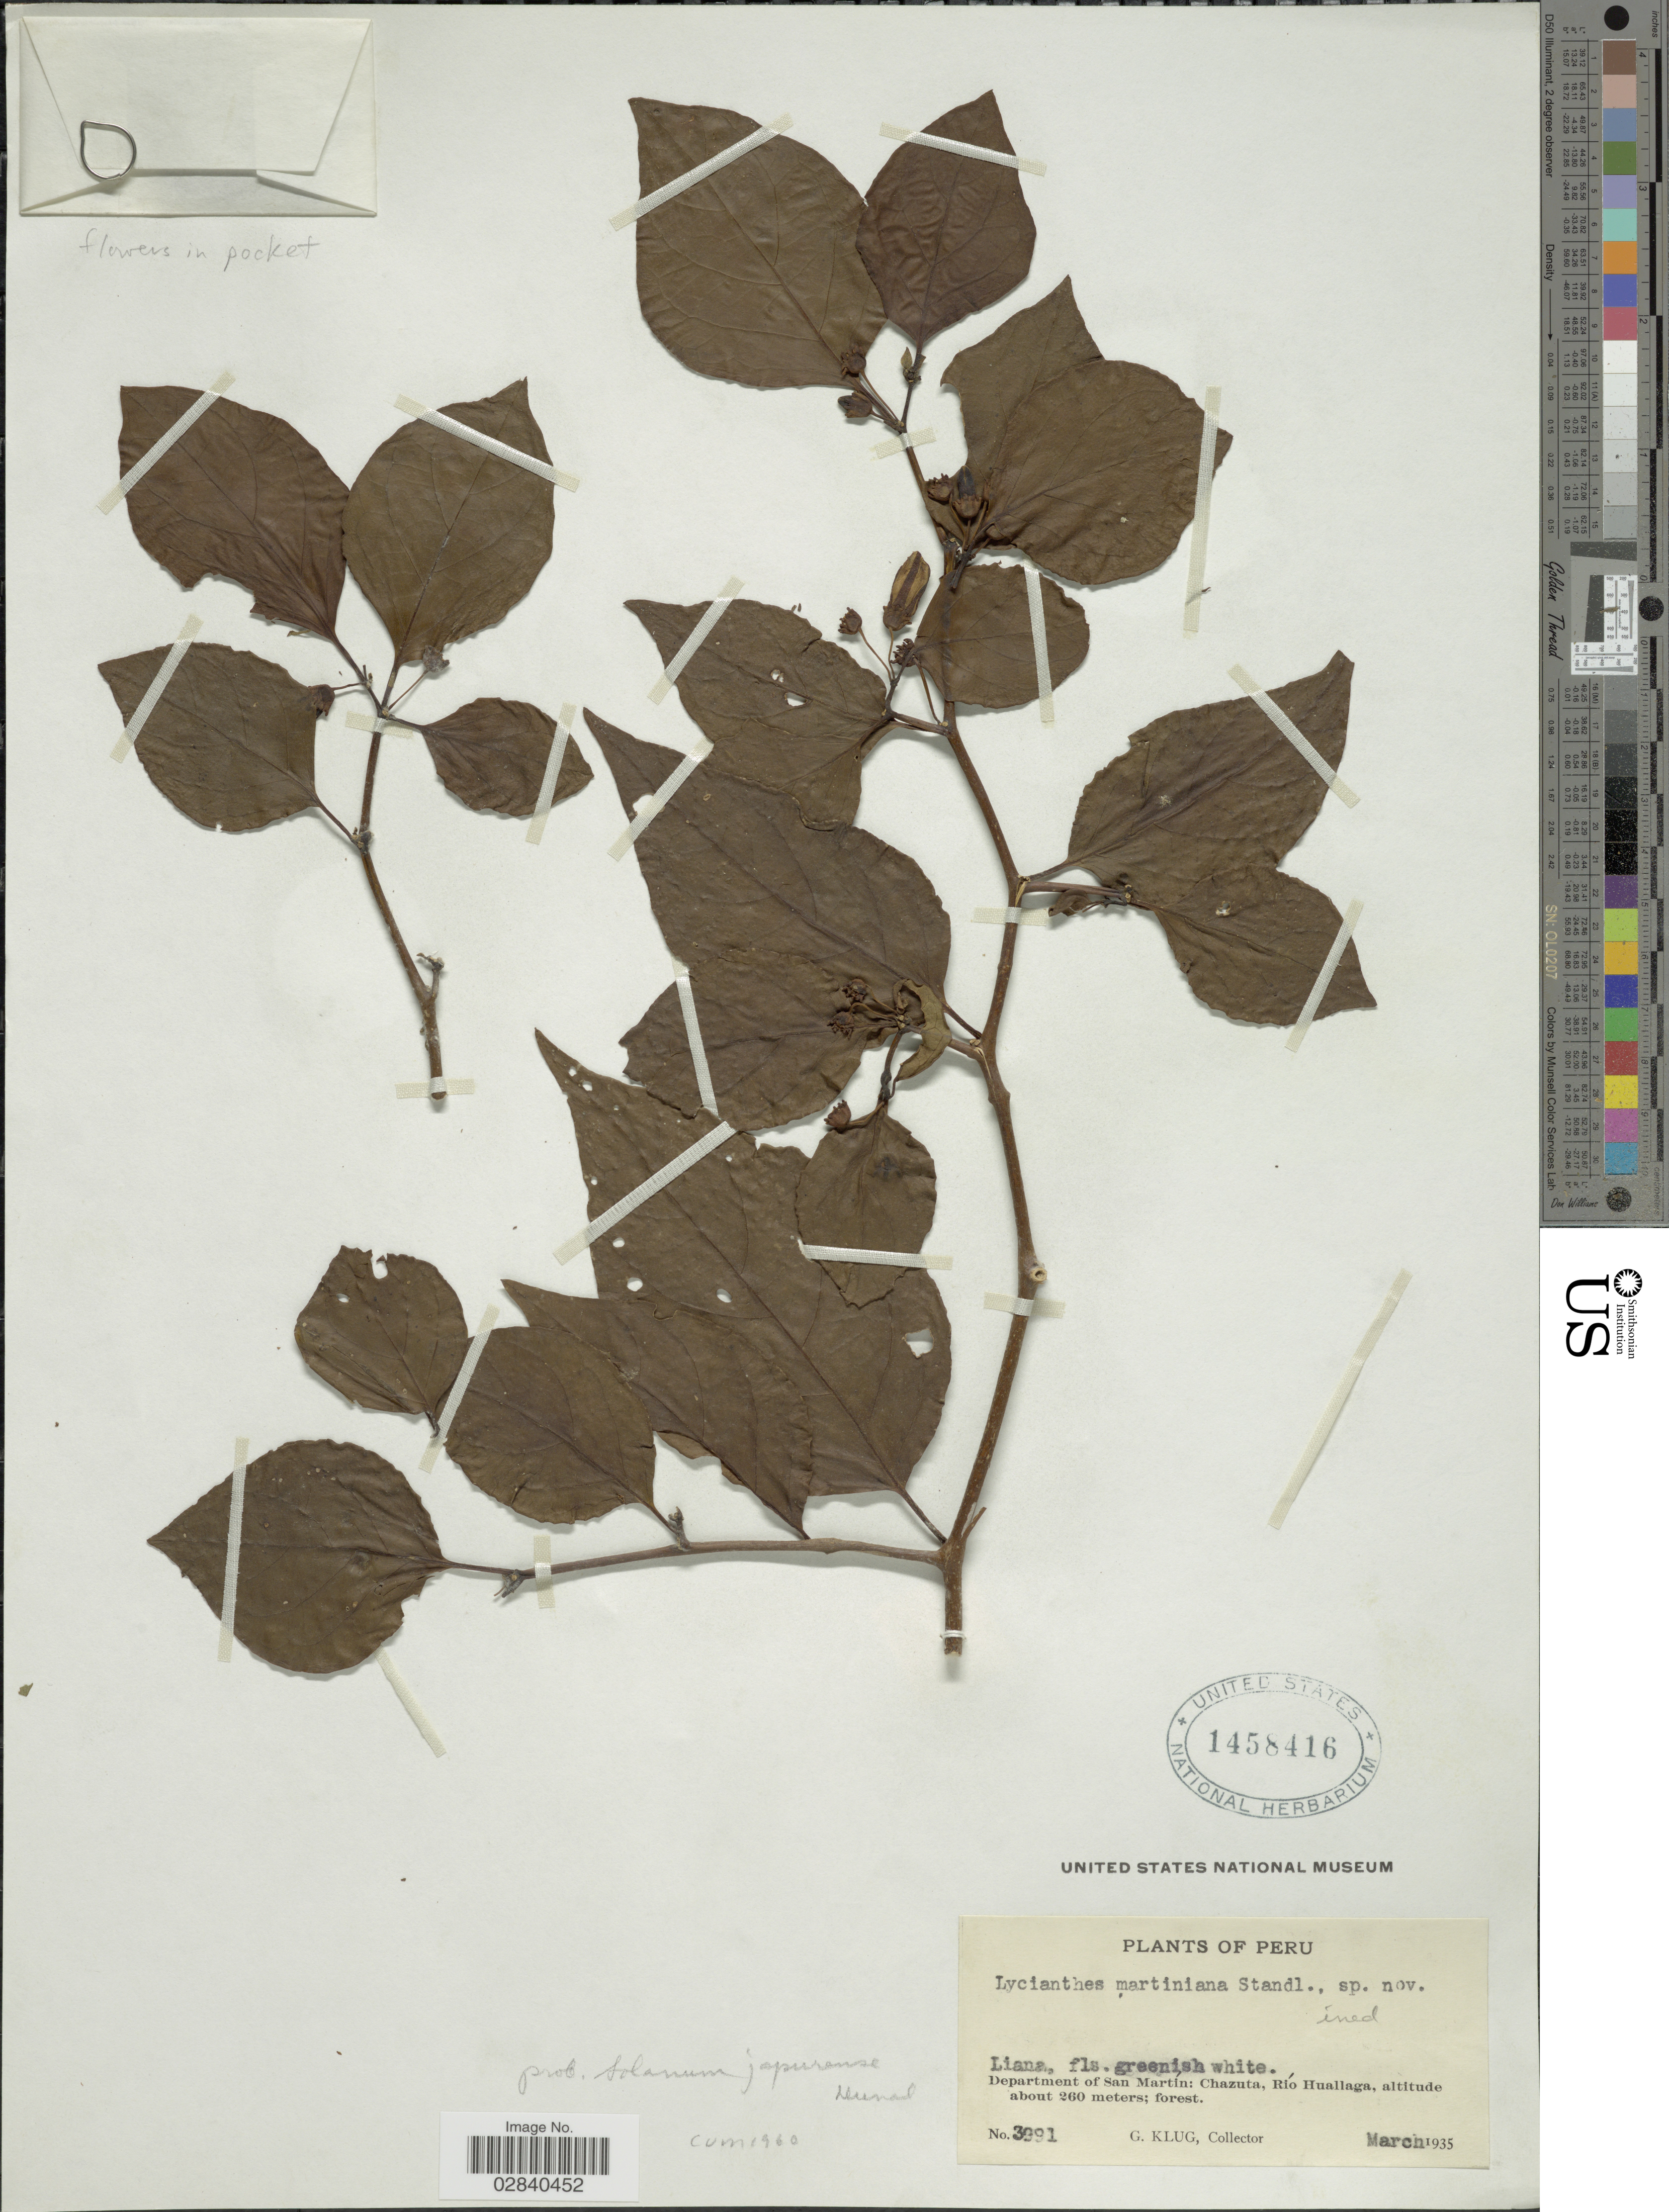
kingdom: Plantae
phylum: Tracheophyta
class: Magnoliopsida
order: Solanales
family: Solanaceae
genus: Lycianthes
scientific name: Lycianthes pauciflora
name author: (Vahl) Bitter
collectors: G. Klug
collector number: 3991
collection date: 1935-03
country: Peru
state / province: San Martín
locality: Department of San Martín: Chazuta, Río Huallaga.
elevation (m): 260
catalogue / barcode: US 1458416